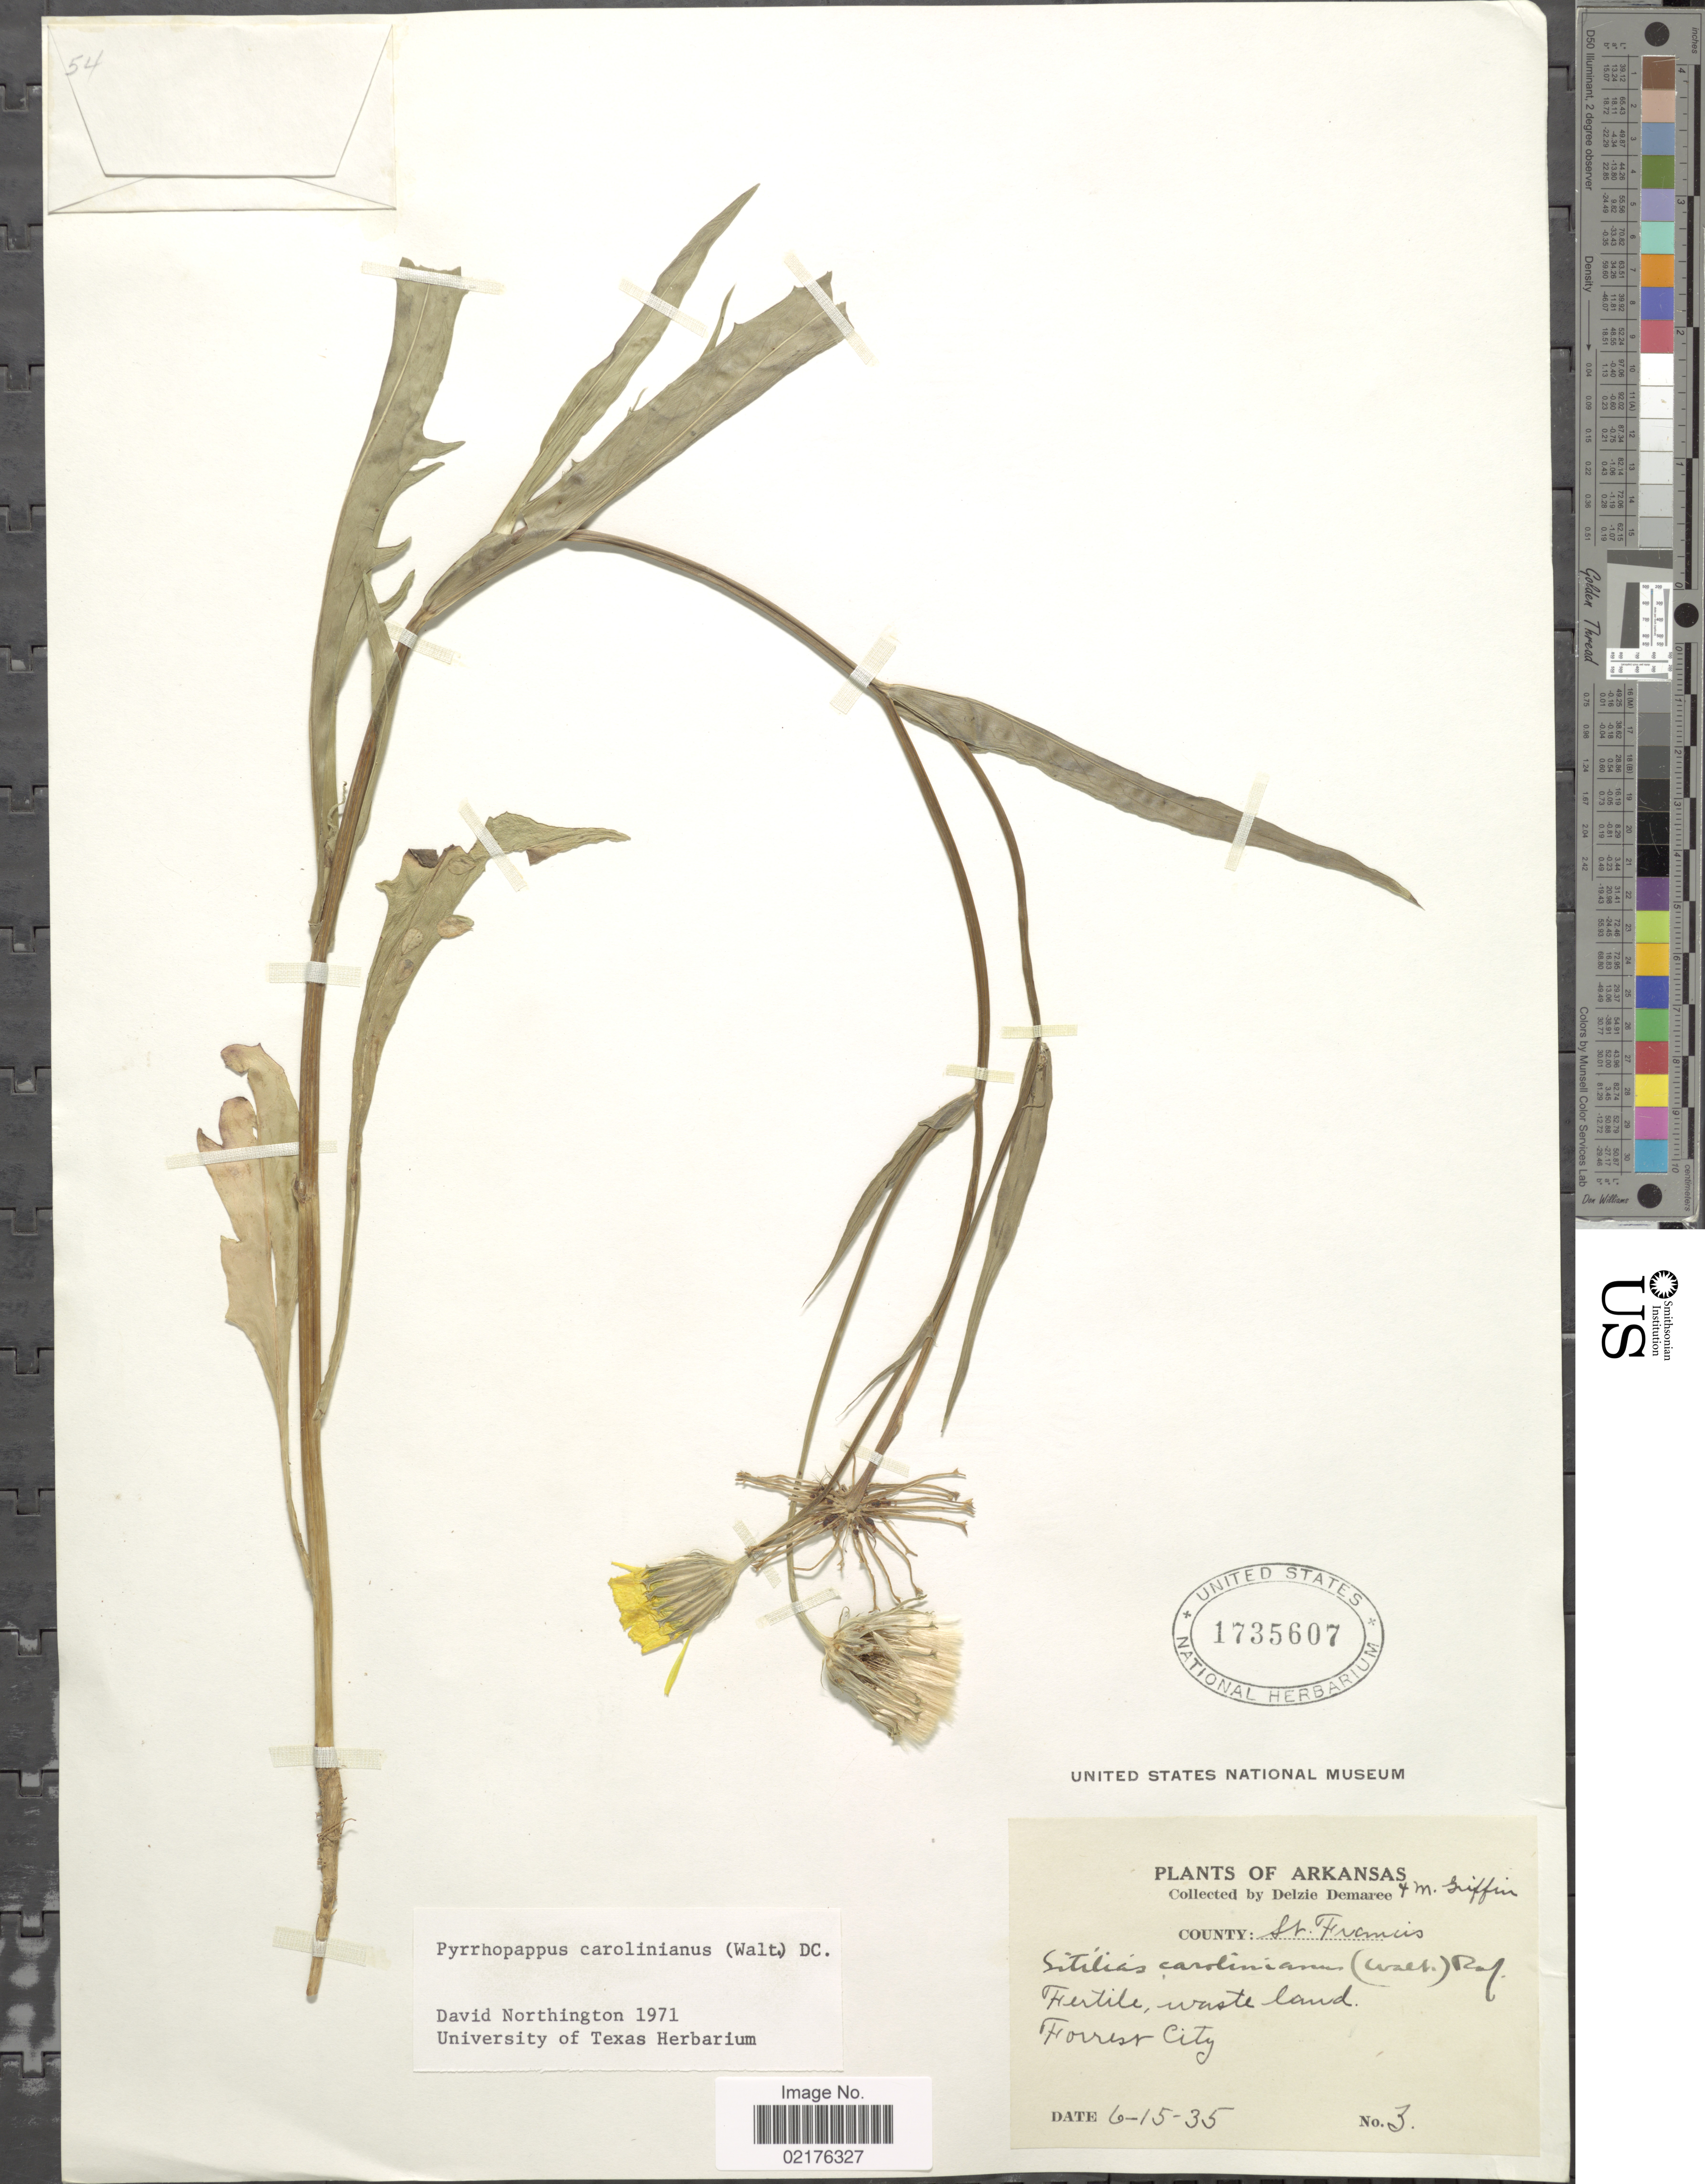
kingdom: Plantae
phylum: Tracheophyta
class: Magnoliopsida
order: Asterales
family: Asteraceae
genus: Pyrrhopappus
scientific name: Pyrrhopappus carolinianus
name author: (Walter) DC.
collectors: D. Demaree & M. Griffin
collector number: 3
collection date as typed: Transcribed d/m/y: 15/6/35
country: United States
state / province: Arkansas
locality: County St. Francis, Fertile, waste land, Forrest City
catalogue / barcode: US 1735607